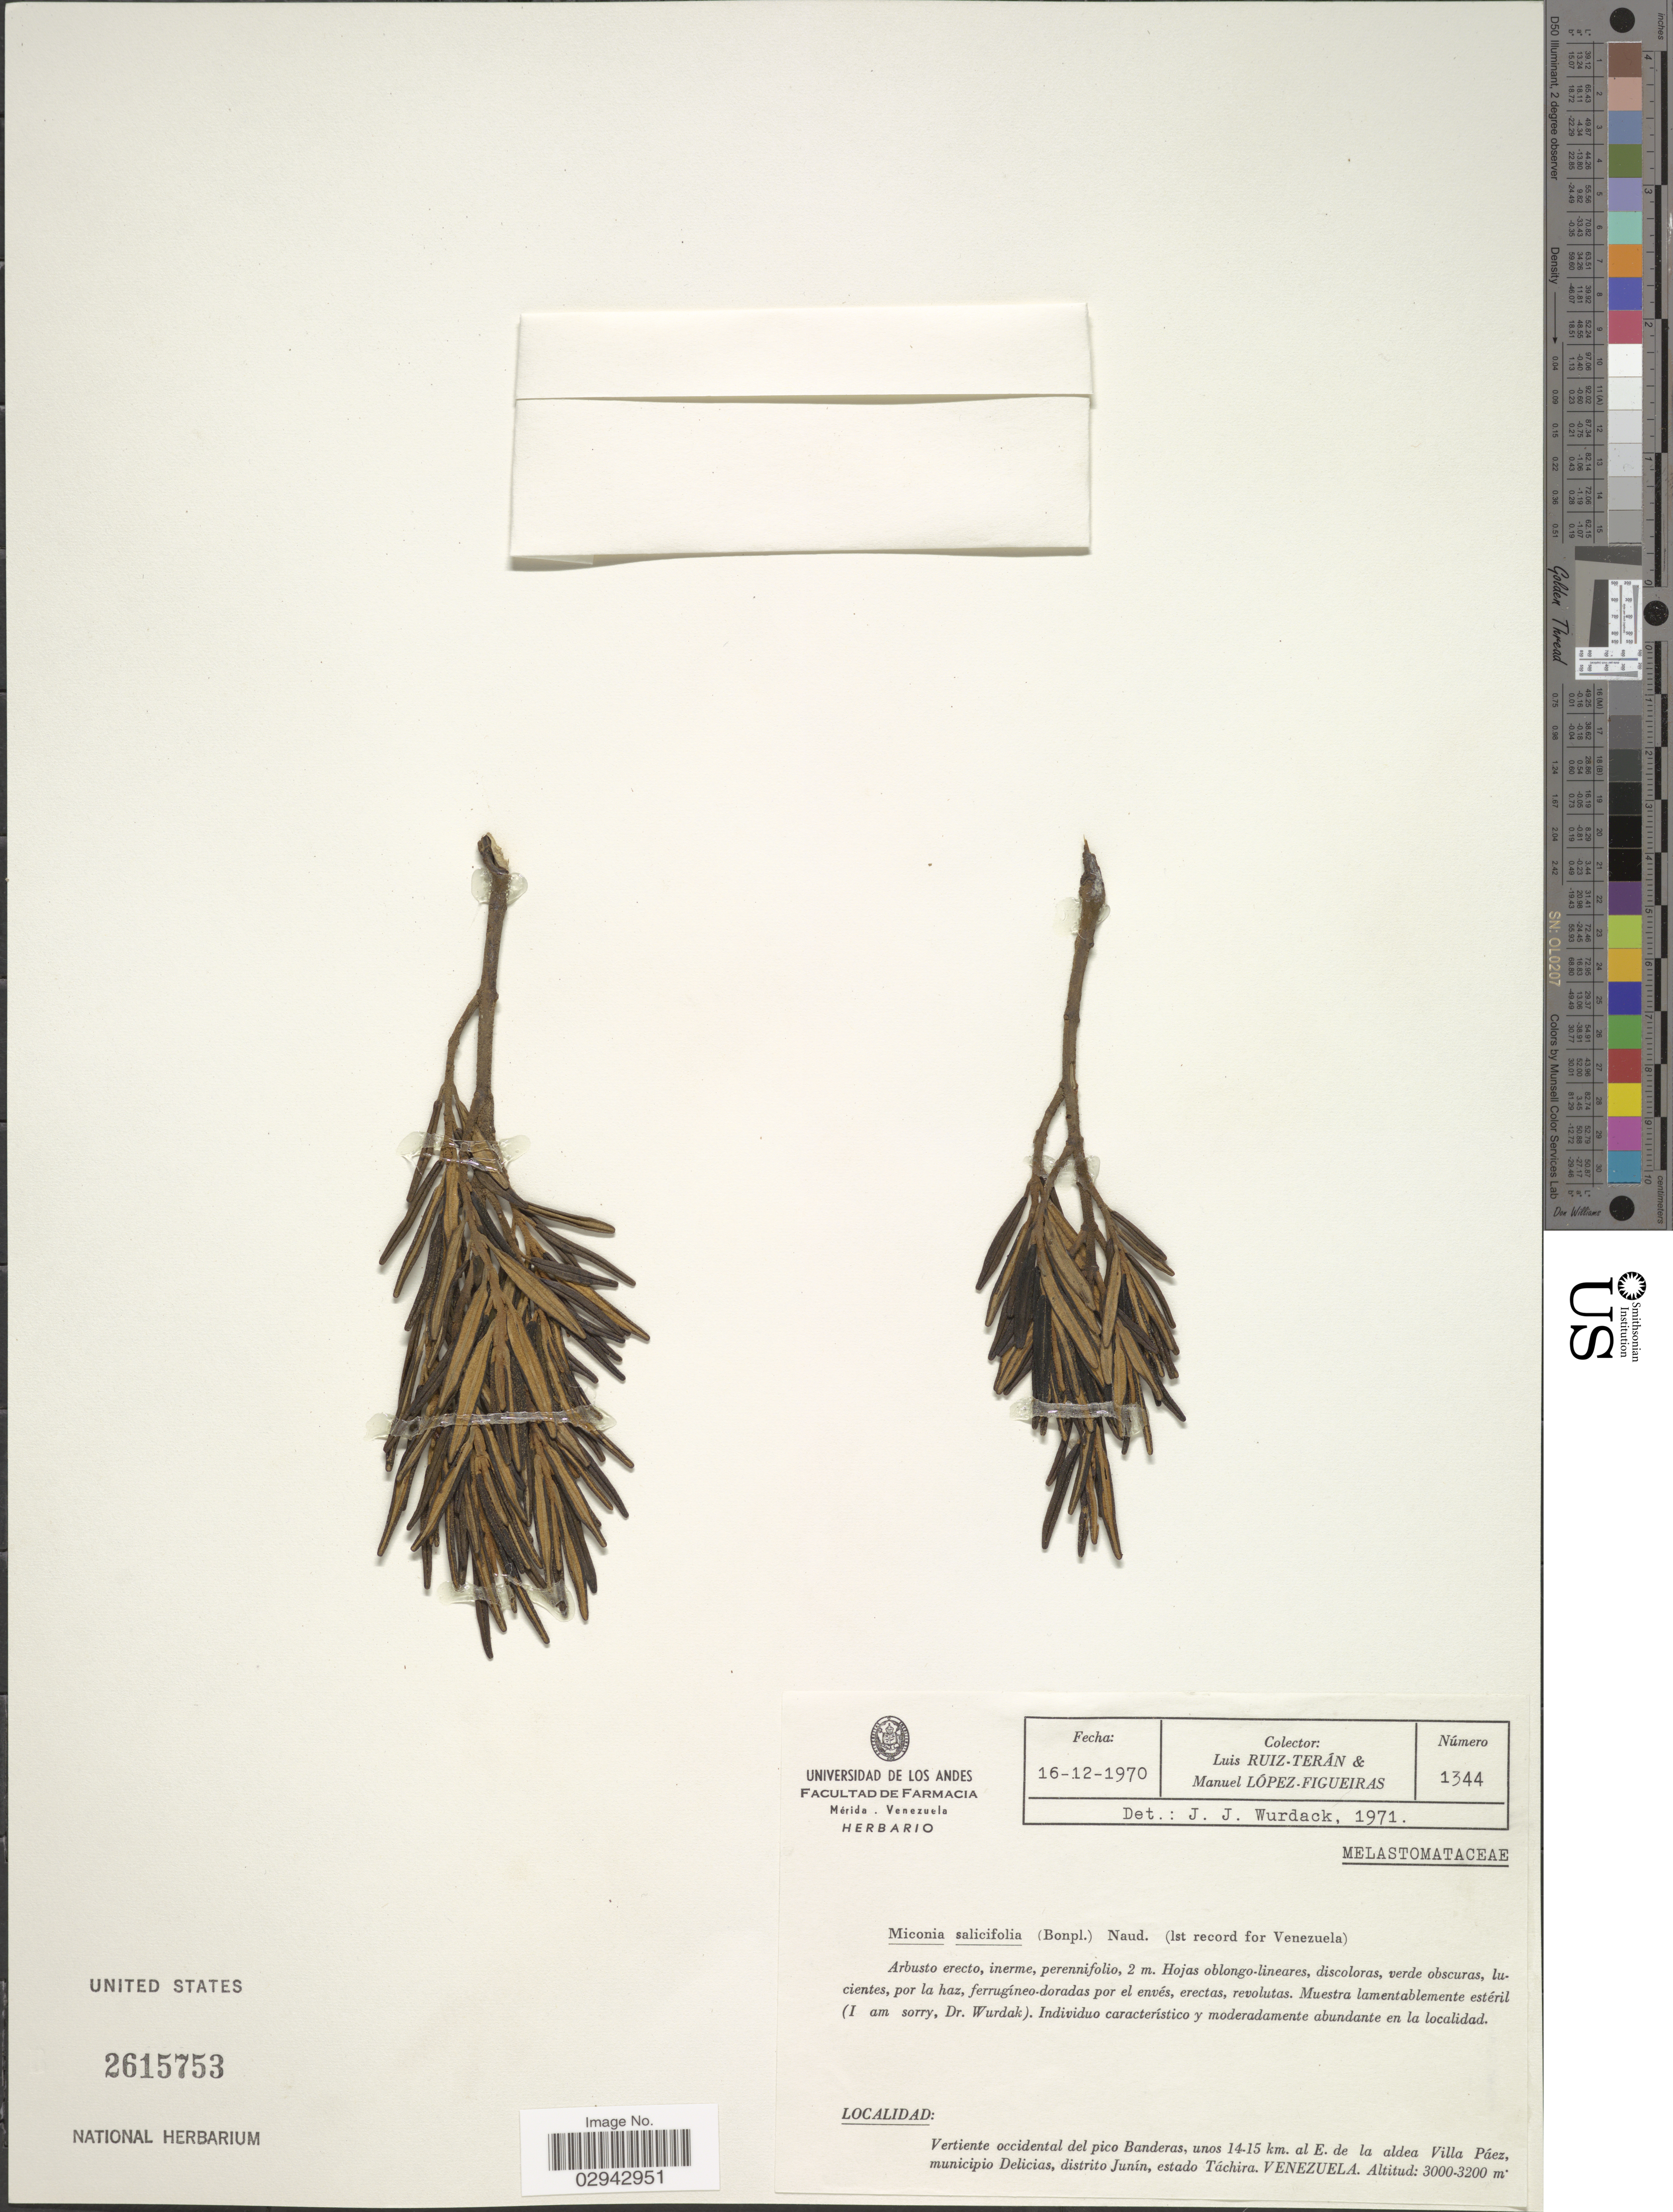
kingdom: Plantae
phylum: Tracheophyta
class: Magnoliopsida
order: Myrtales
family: Melastomataceae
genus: Miconia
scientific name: Miconia salicifolia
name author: (Bonpl.) Naudin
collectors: L. Teran & M. López Figueiras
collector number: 1344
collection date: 1970-12-16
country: Venezuela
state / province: Tachira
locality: Vertiente occidental del pico Banderas, unos 14-15 km. al E. de la aldea Villa Páez, municipio Delicias, distrito Junín.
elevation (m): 3000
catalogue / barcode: US 2615753